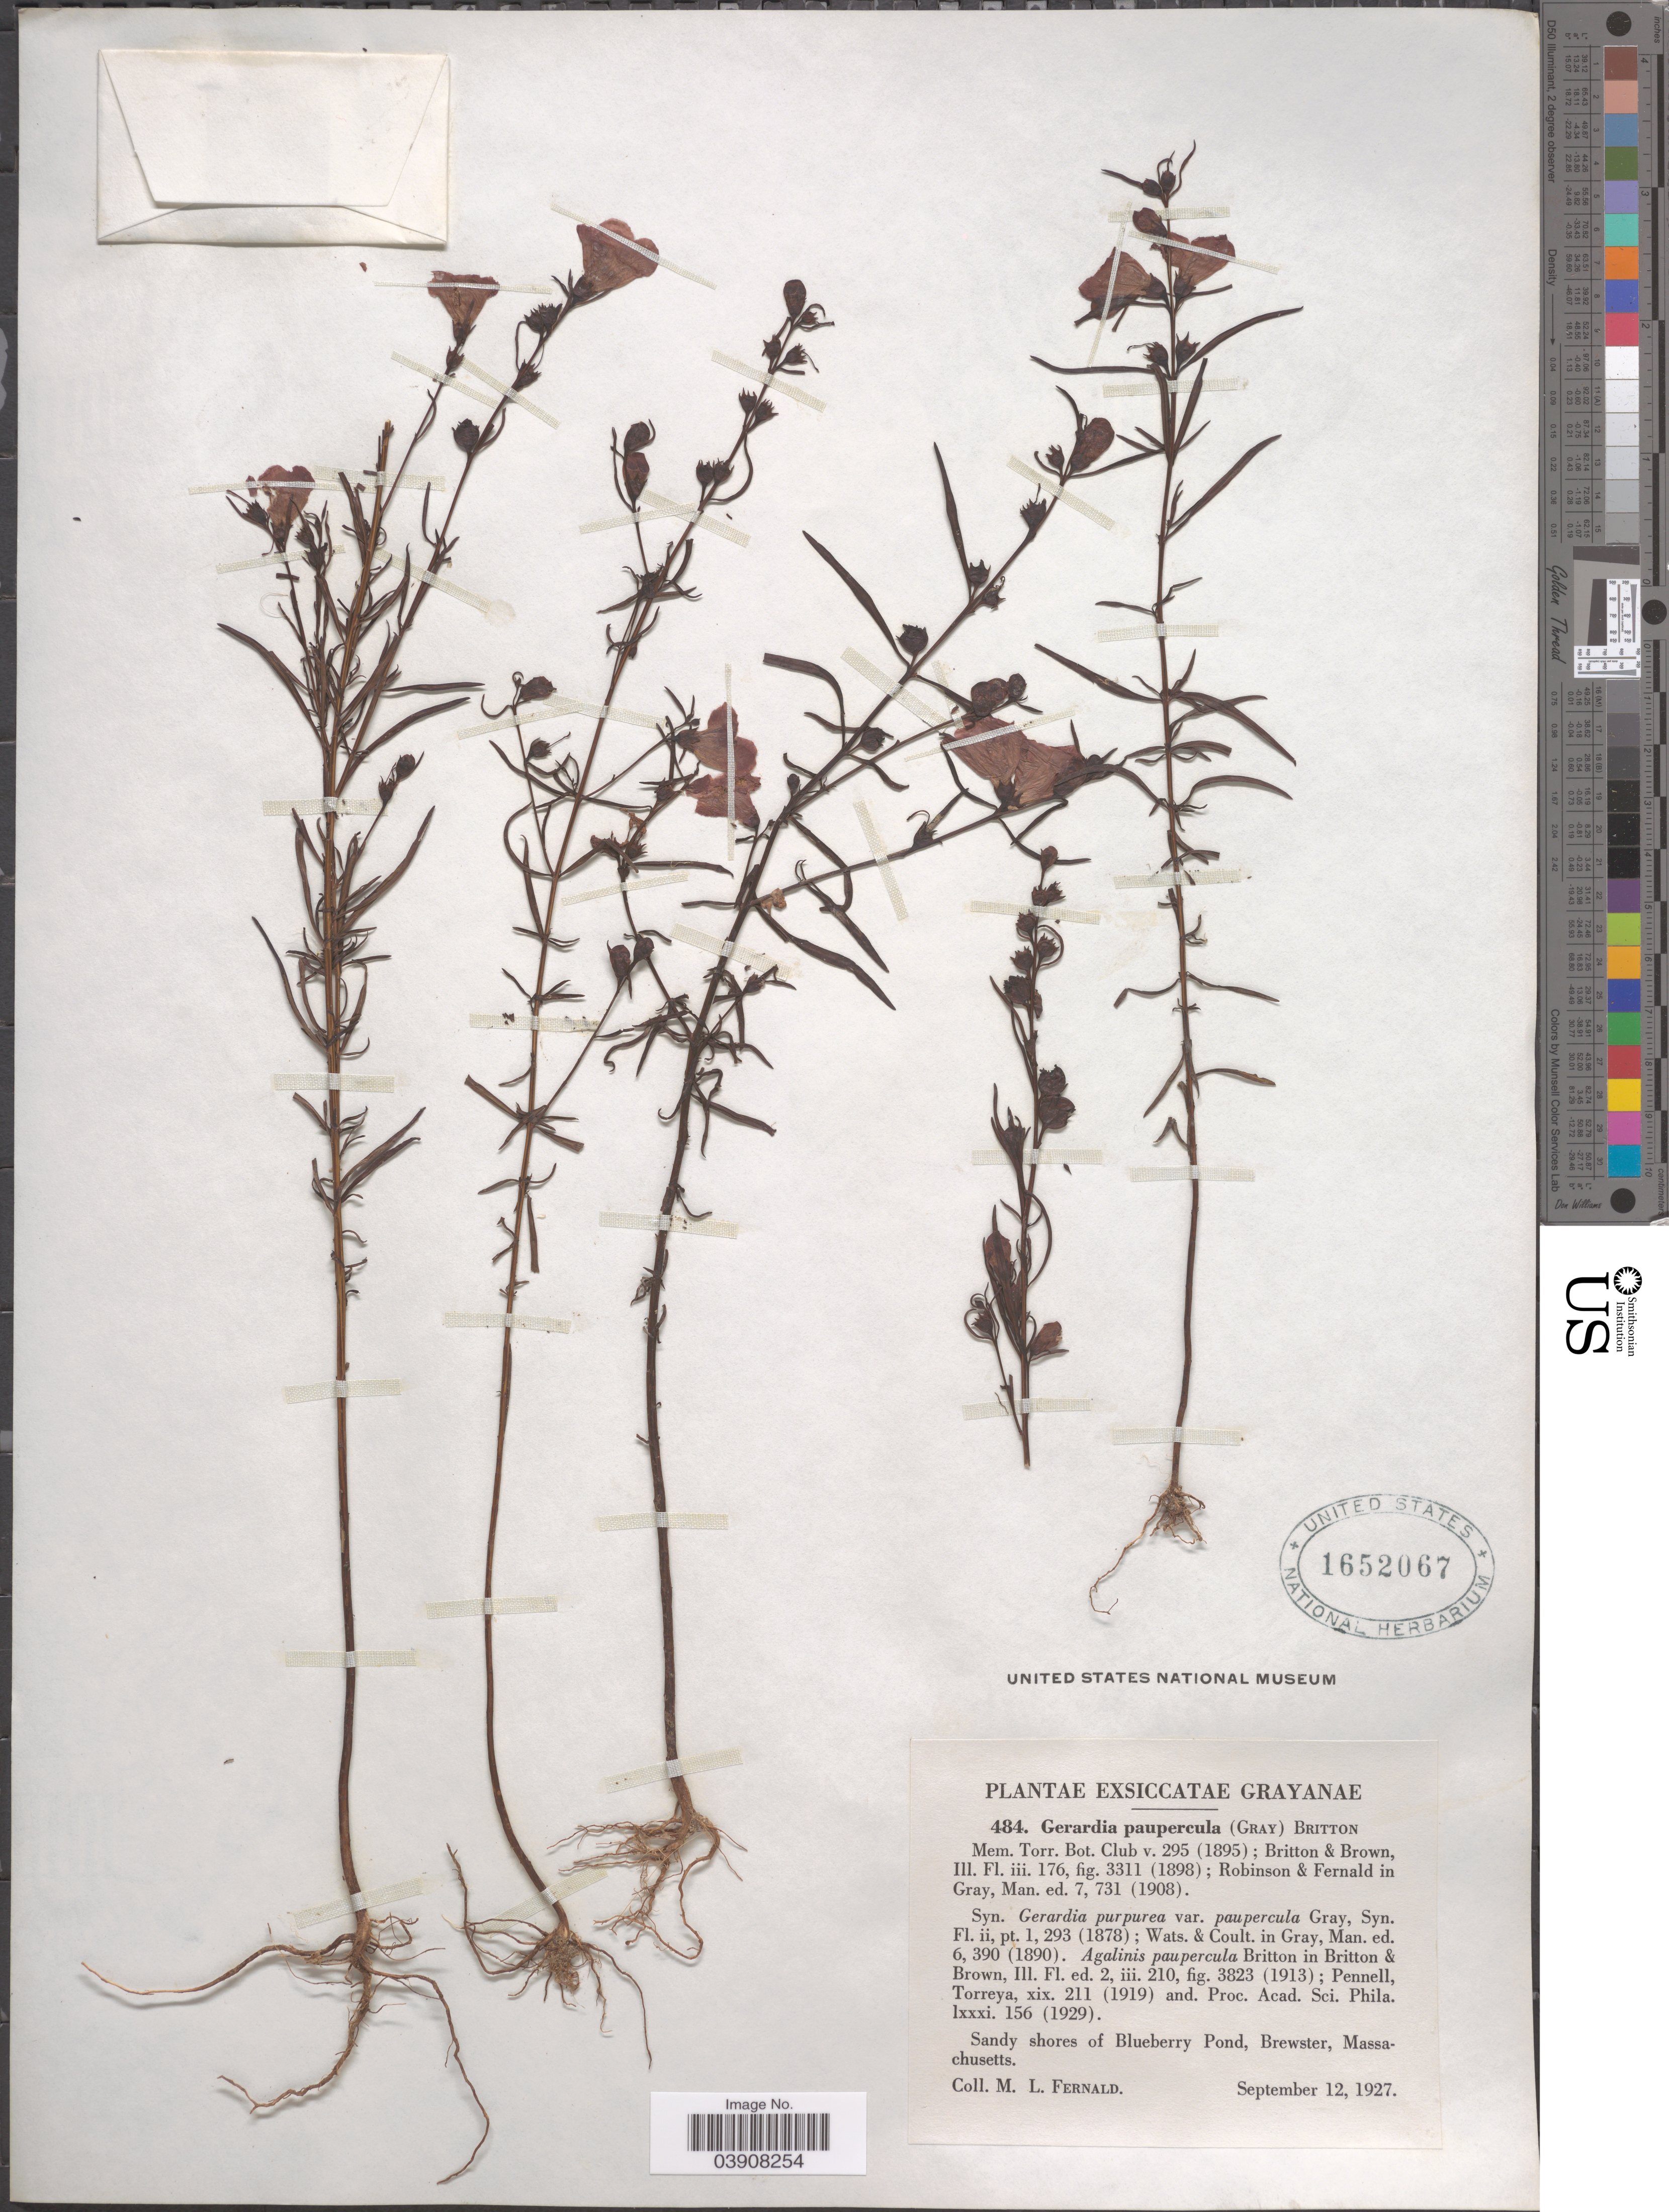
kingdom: Plantae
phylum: Tracheophyta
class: Magnoliopsida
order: Lamiales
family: Orobanchaceae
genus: Agalinis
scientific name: Agalinis paupercula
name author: (A. Gray) Britton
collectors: M. L. Fernald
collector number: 484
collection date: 1927-09-12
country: United States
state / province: Massachusetts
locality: Sandy shores of Blueberry Pond, Brewster.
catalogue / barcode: US 1652067